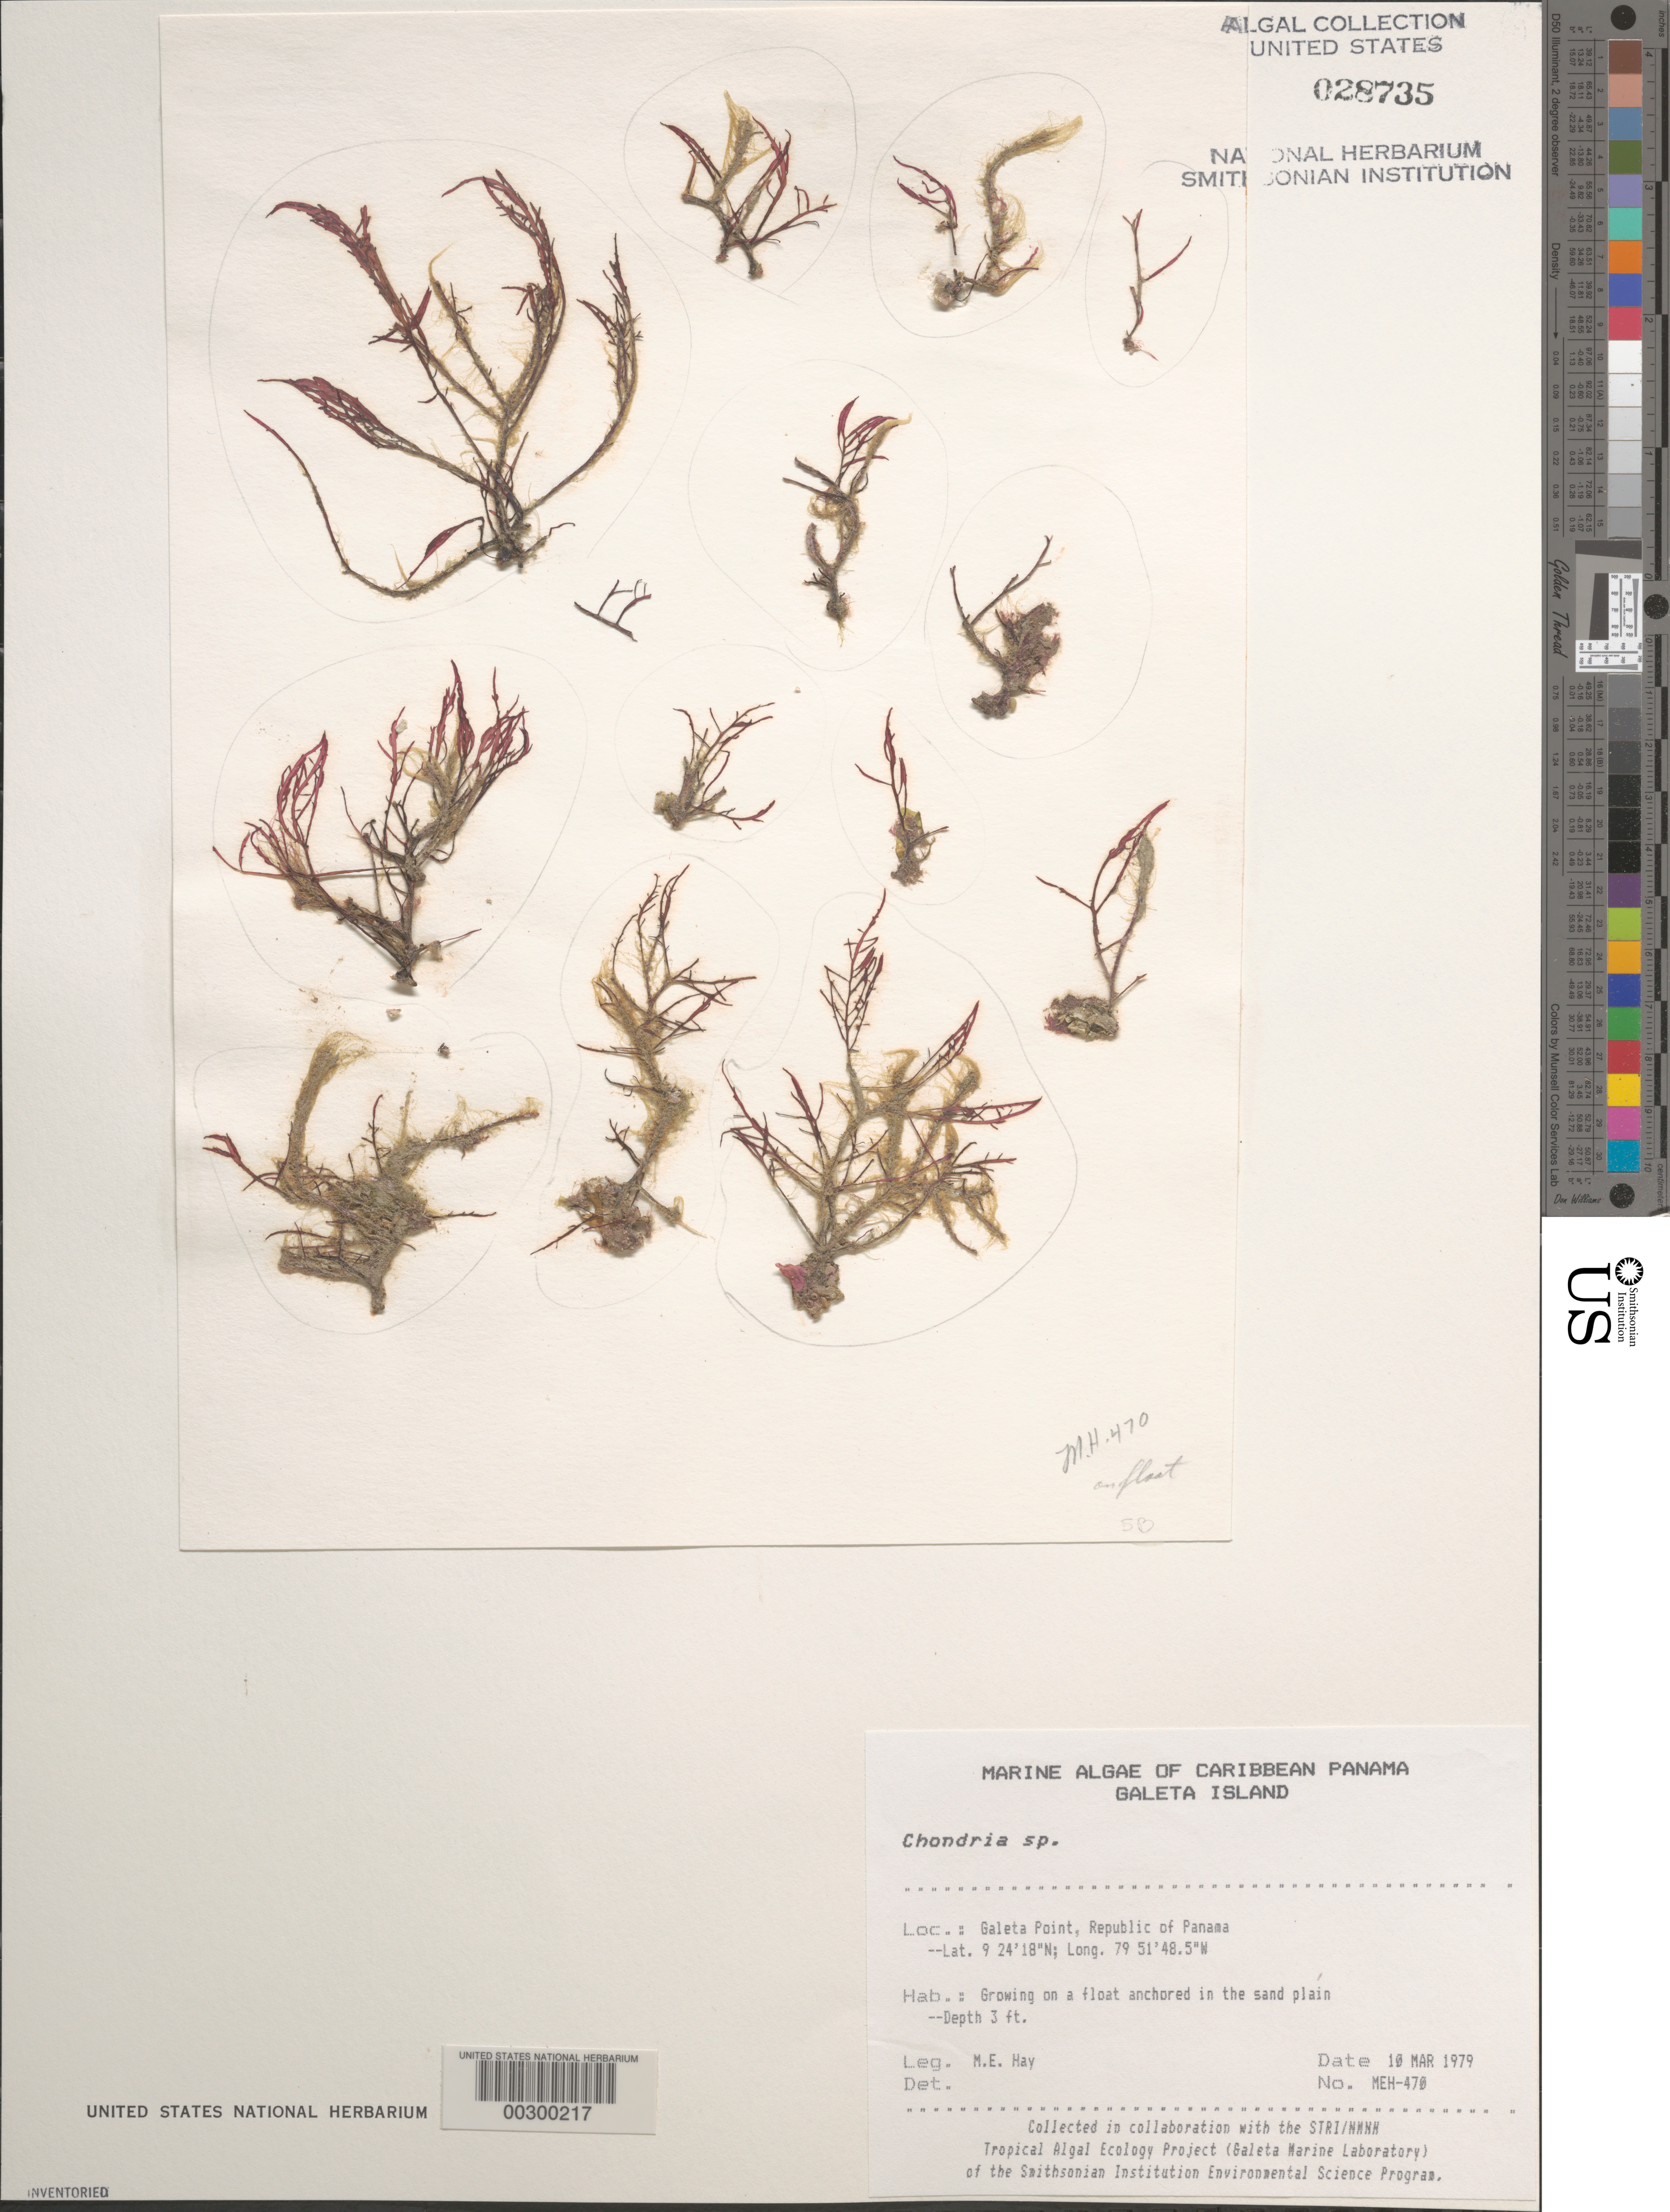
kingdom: Plantae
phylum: Rhodophyta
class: Florideophyceae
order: Ceramiales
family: Rhodomelaceae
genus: Chondria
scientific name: Chondria sp.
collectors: M. E. Hay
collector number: MEH-470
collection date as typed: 10 Mar 1979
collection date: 1979-03-10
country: Panama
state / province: Colón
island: Galeta Island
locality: Galeta Point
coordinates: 9 24' 18" N, 79 51' 48.5" W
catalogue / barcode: US 28735